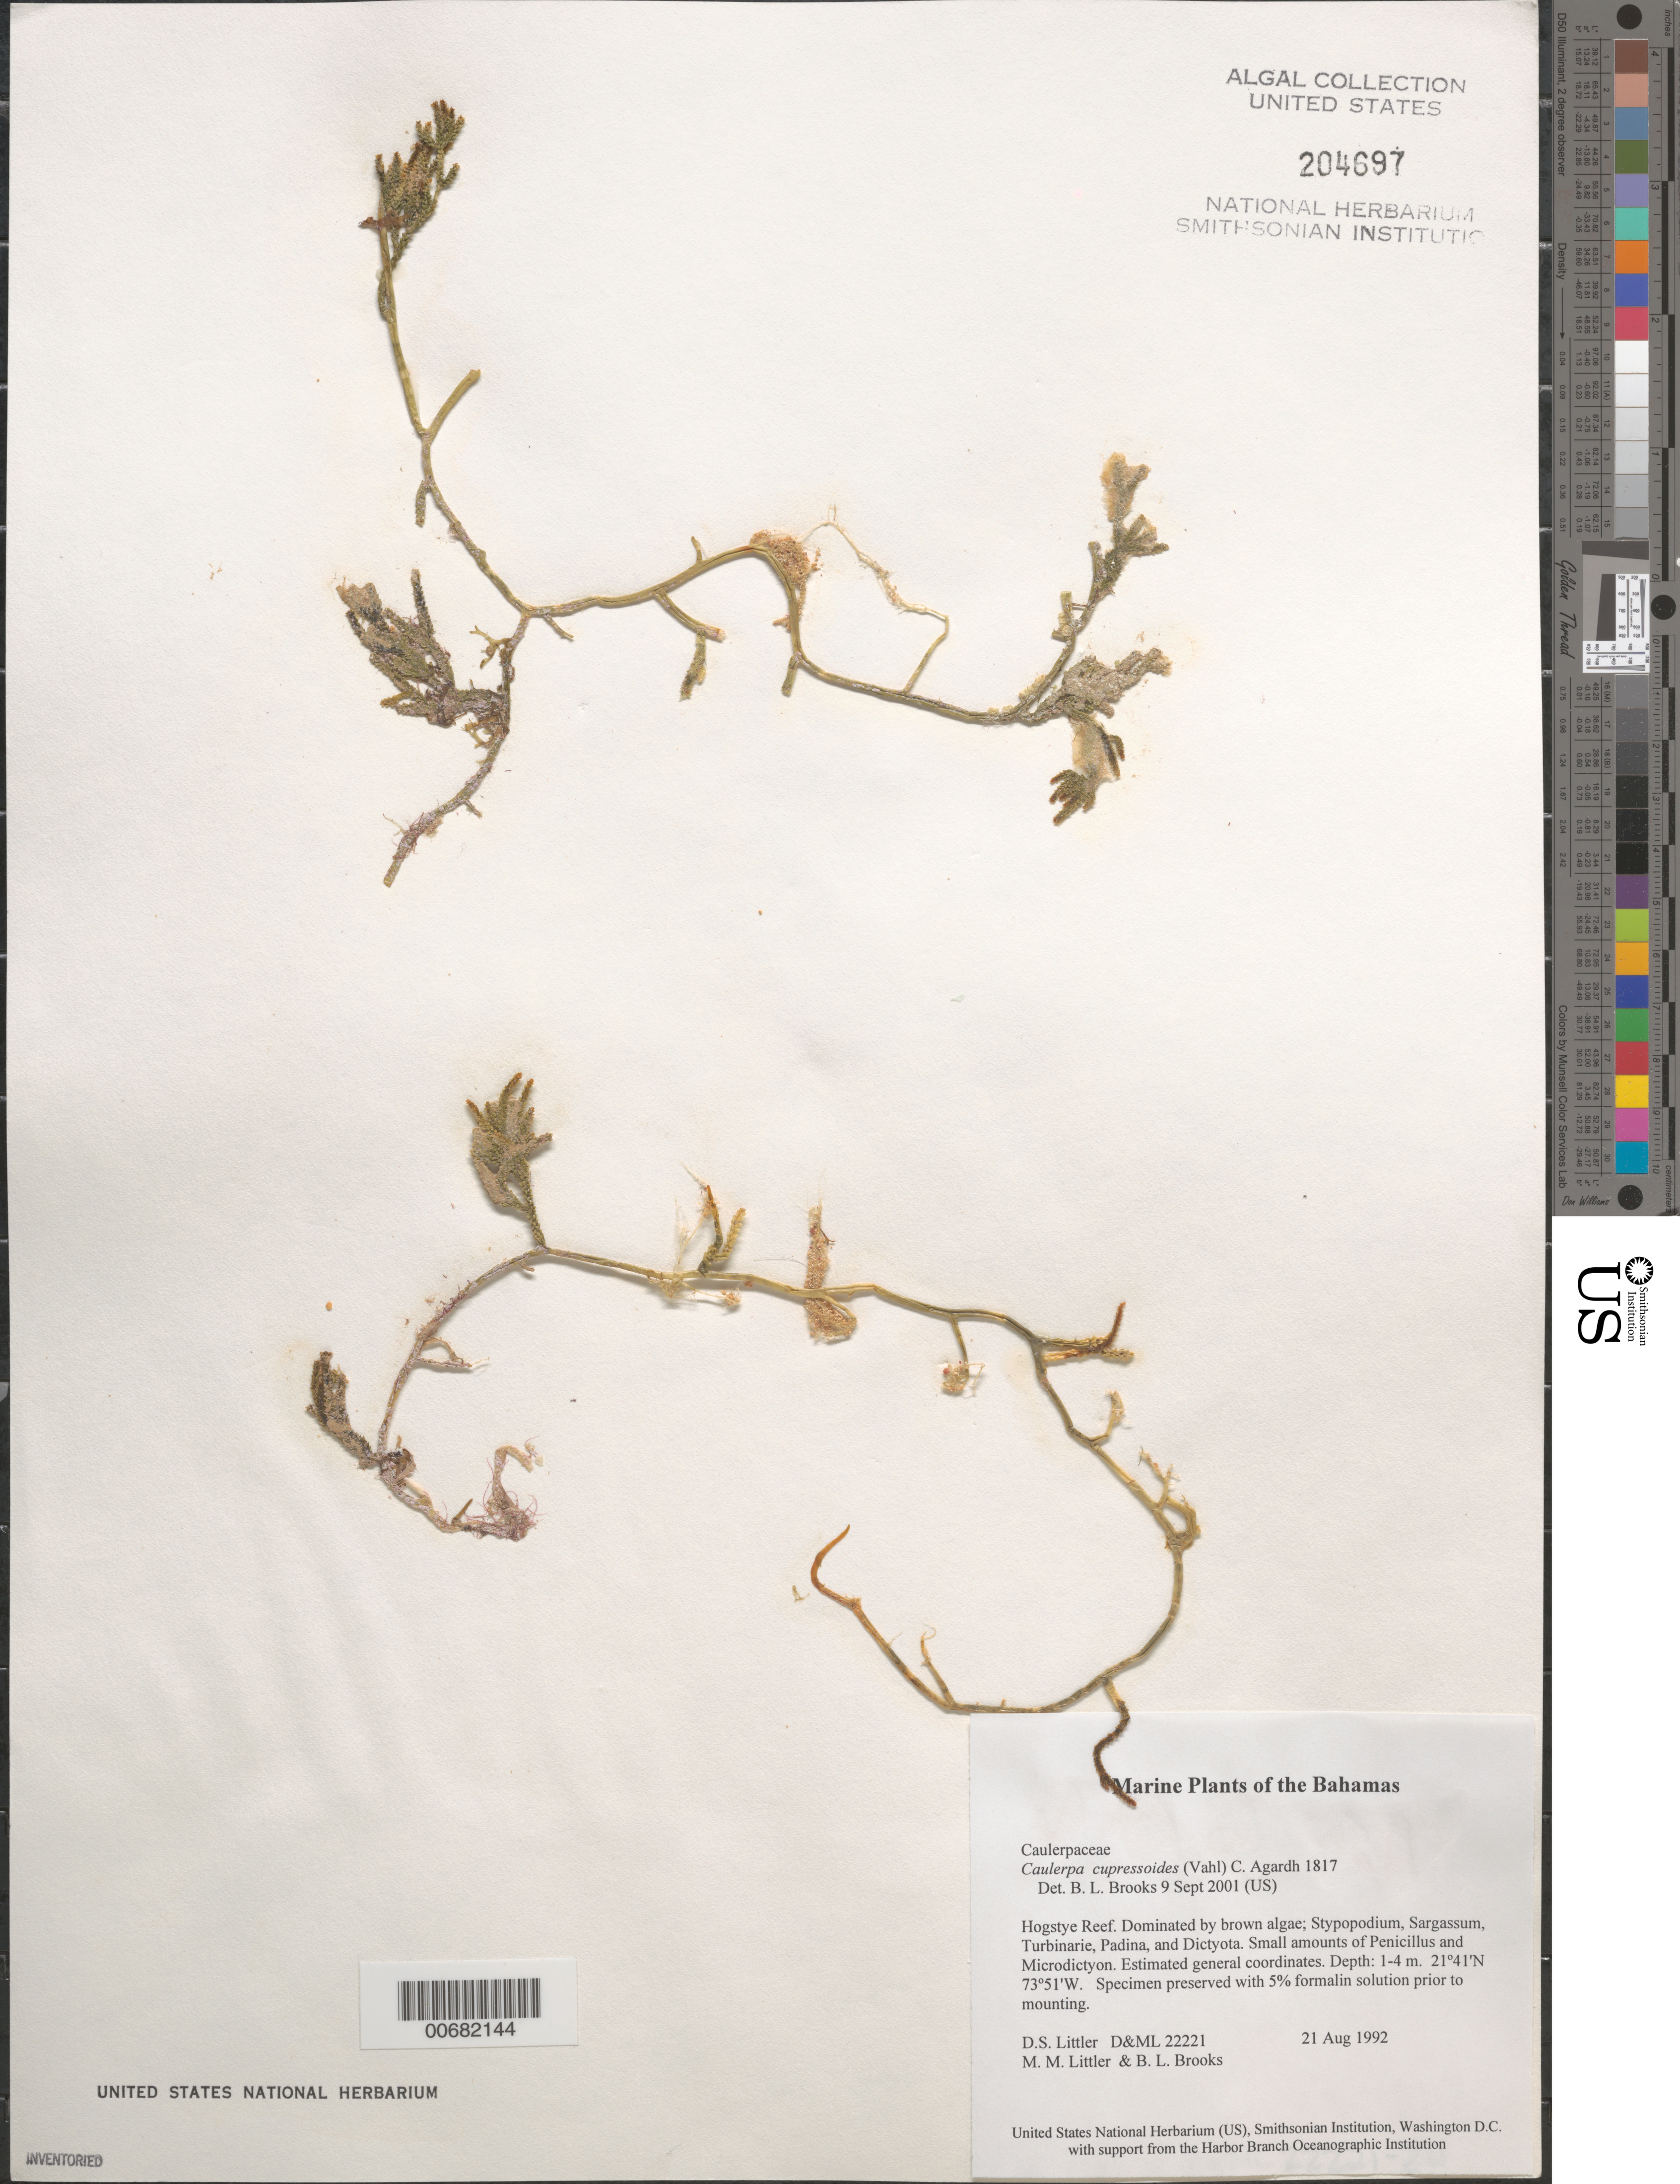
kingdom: Plantae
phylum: Chlorophyta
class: Ulvophyceae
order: Bryopsidales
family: Caulerpaceae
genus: Caulerpa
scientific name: Caulerpa cupressoides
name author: (Vahl) C. Agardh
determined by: Brooks, B. L., (BOT), Smithsonian Institution - National Museum of Natural History (UNITED STATES)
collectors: D. S. Littler, M. M. Littler & B. Brooks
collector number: D&ML 22221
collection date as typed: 21 Aug 1992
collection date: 1992-08-21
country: Bahamas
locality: Hogsty Reef (Hogstye Reef)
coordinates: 21 41' N, 73 51' W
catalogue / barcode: US 204697